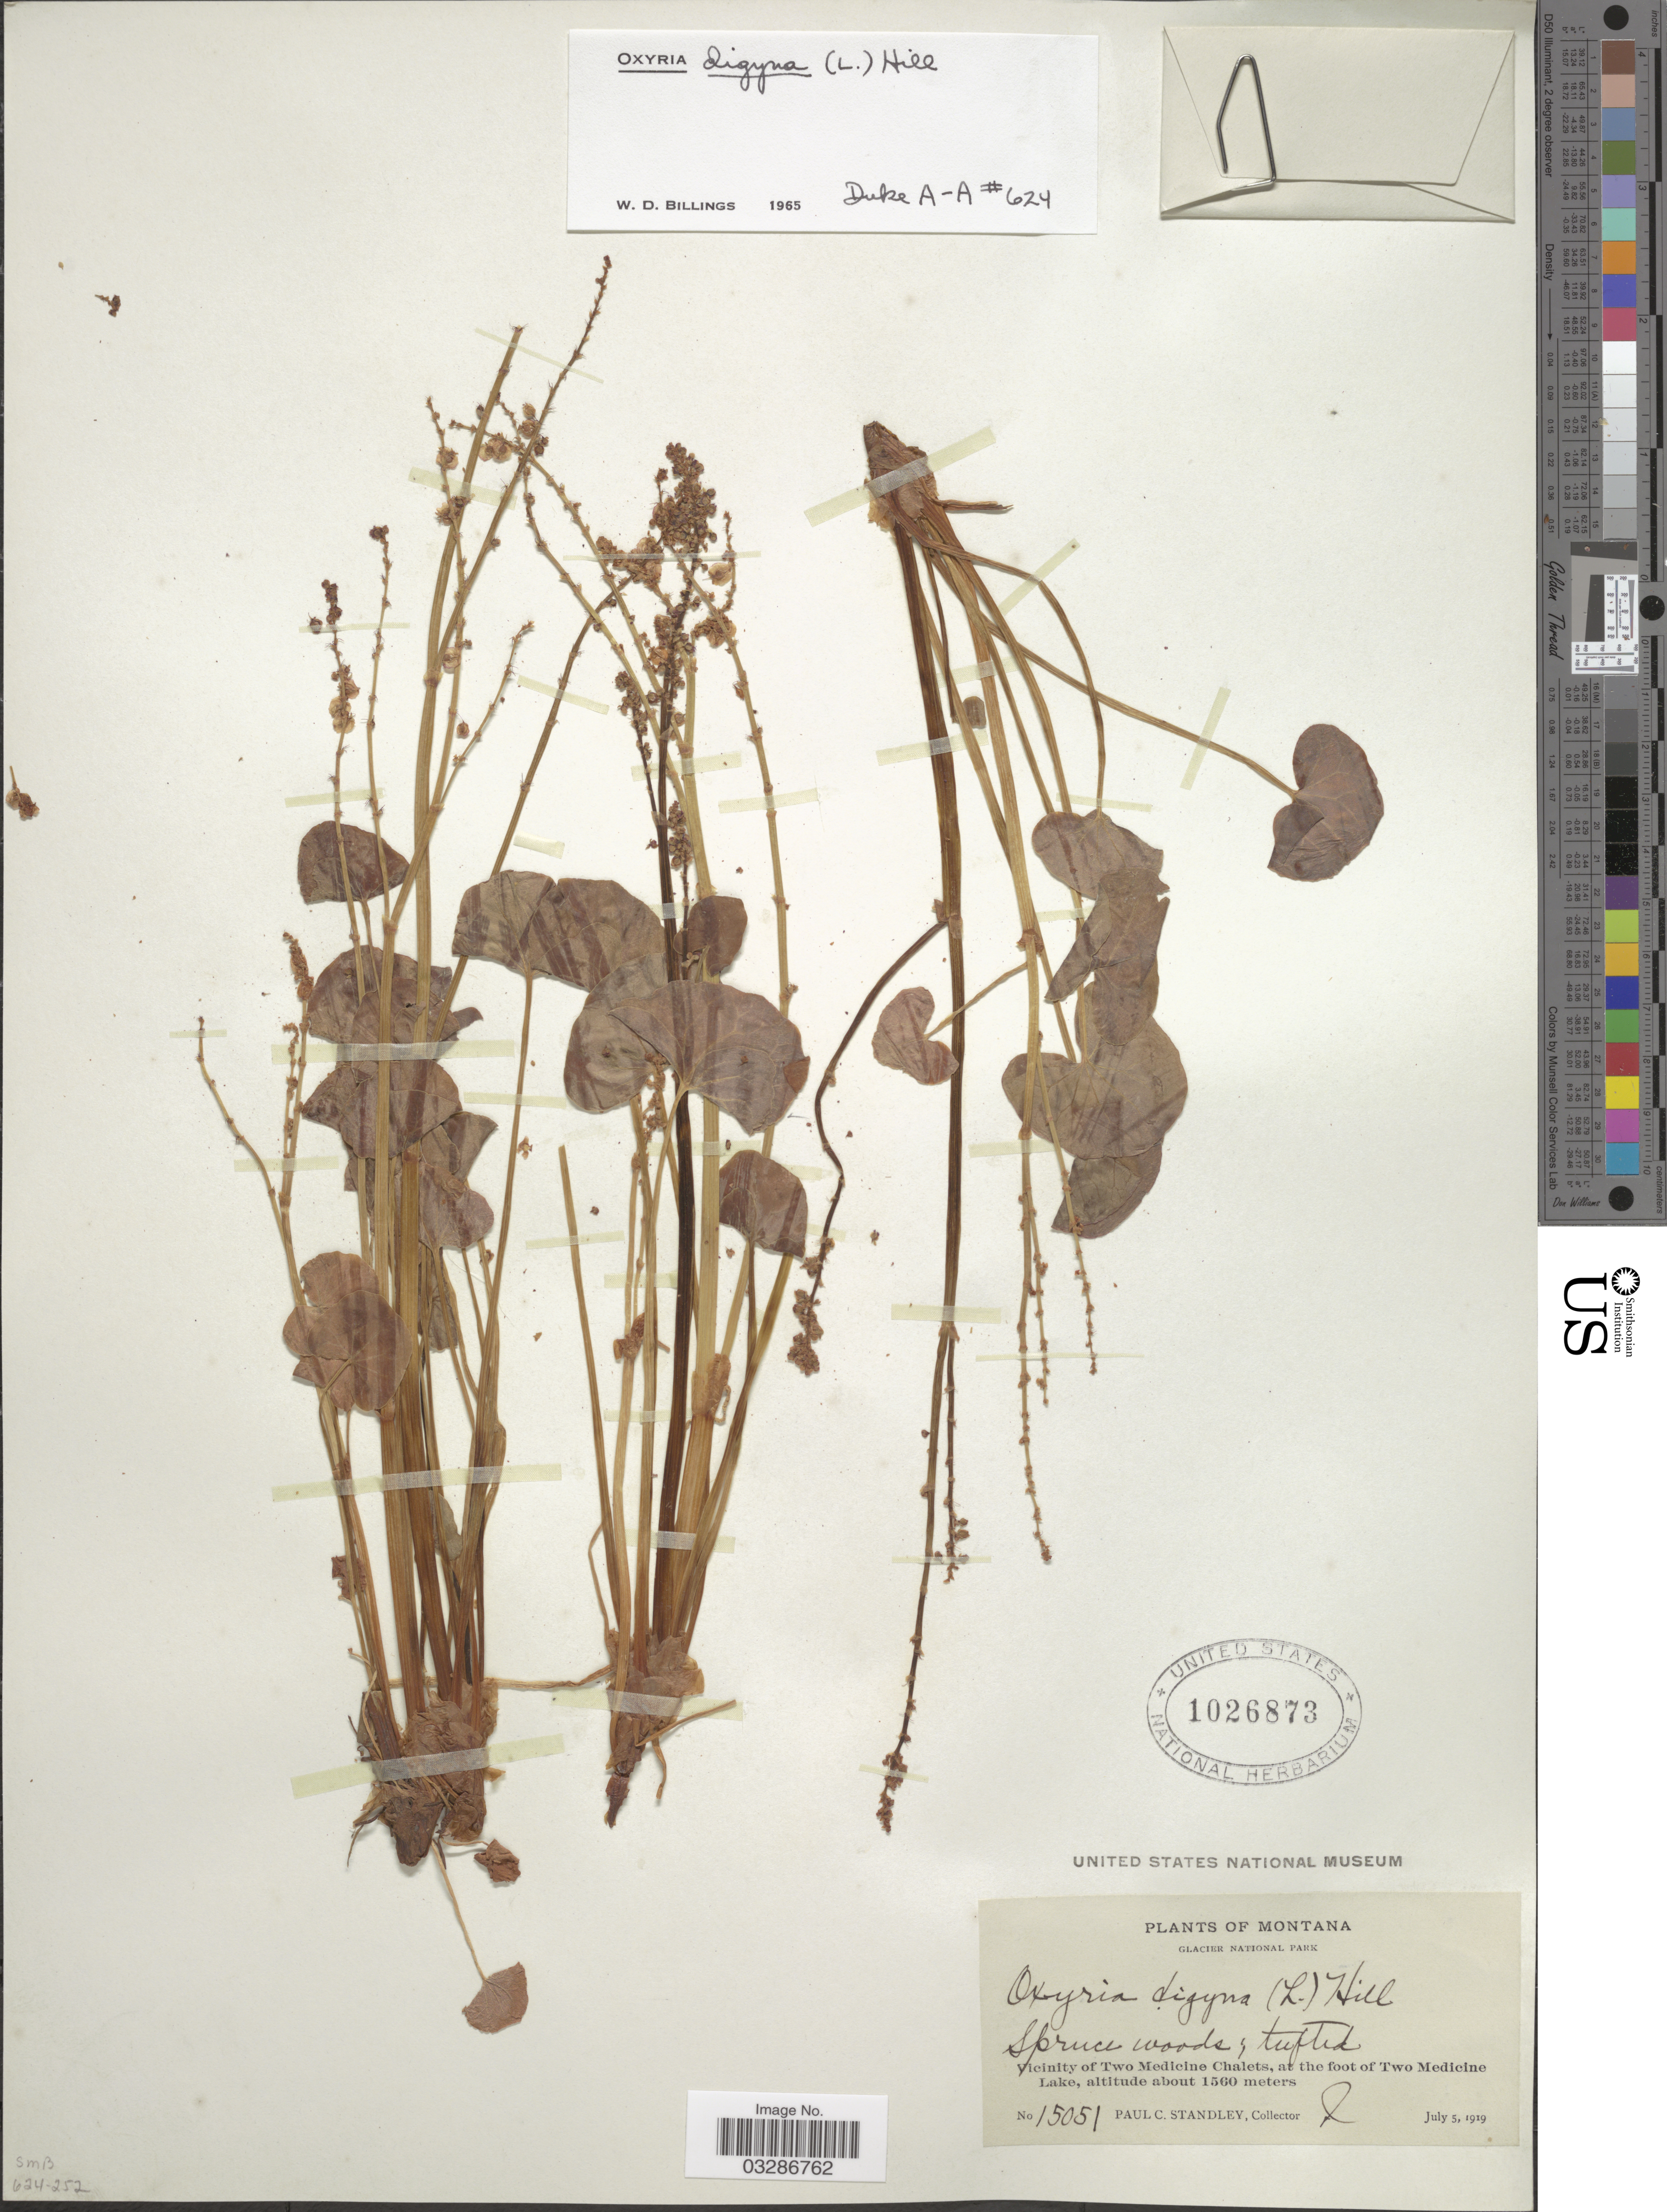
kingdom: Plantae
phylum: Tracheophyta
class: Magnoliopsida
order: Caryophyllales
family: Polygonaceae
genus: Oxyria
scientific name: Oxyria digyna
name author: (L.) Hill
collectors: P. C. Standley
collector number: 15051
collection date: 1919-07-05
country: United States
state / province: Montana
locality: Glacier National Park. Vicinity of Two Medicine Chalets, at the foot of Two Medicine Lake.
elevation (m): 1560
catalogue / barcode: US 1026873